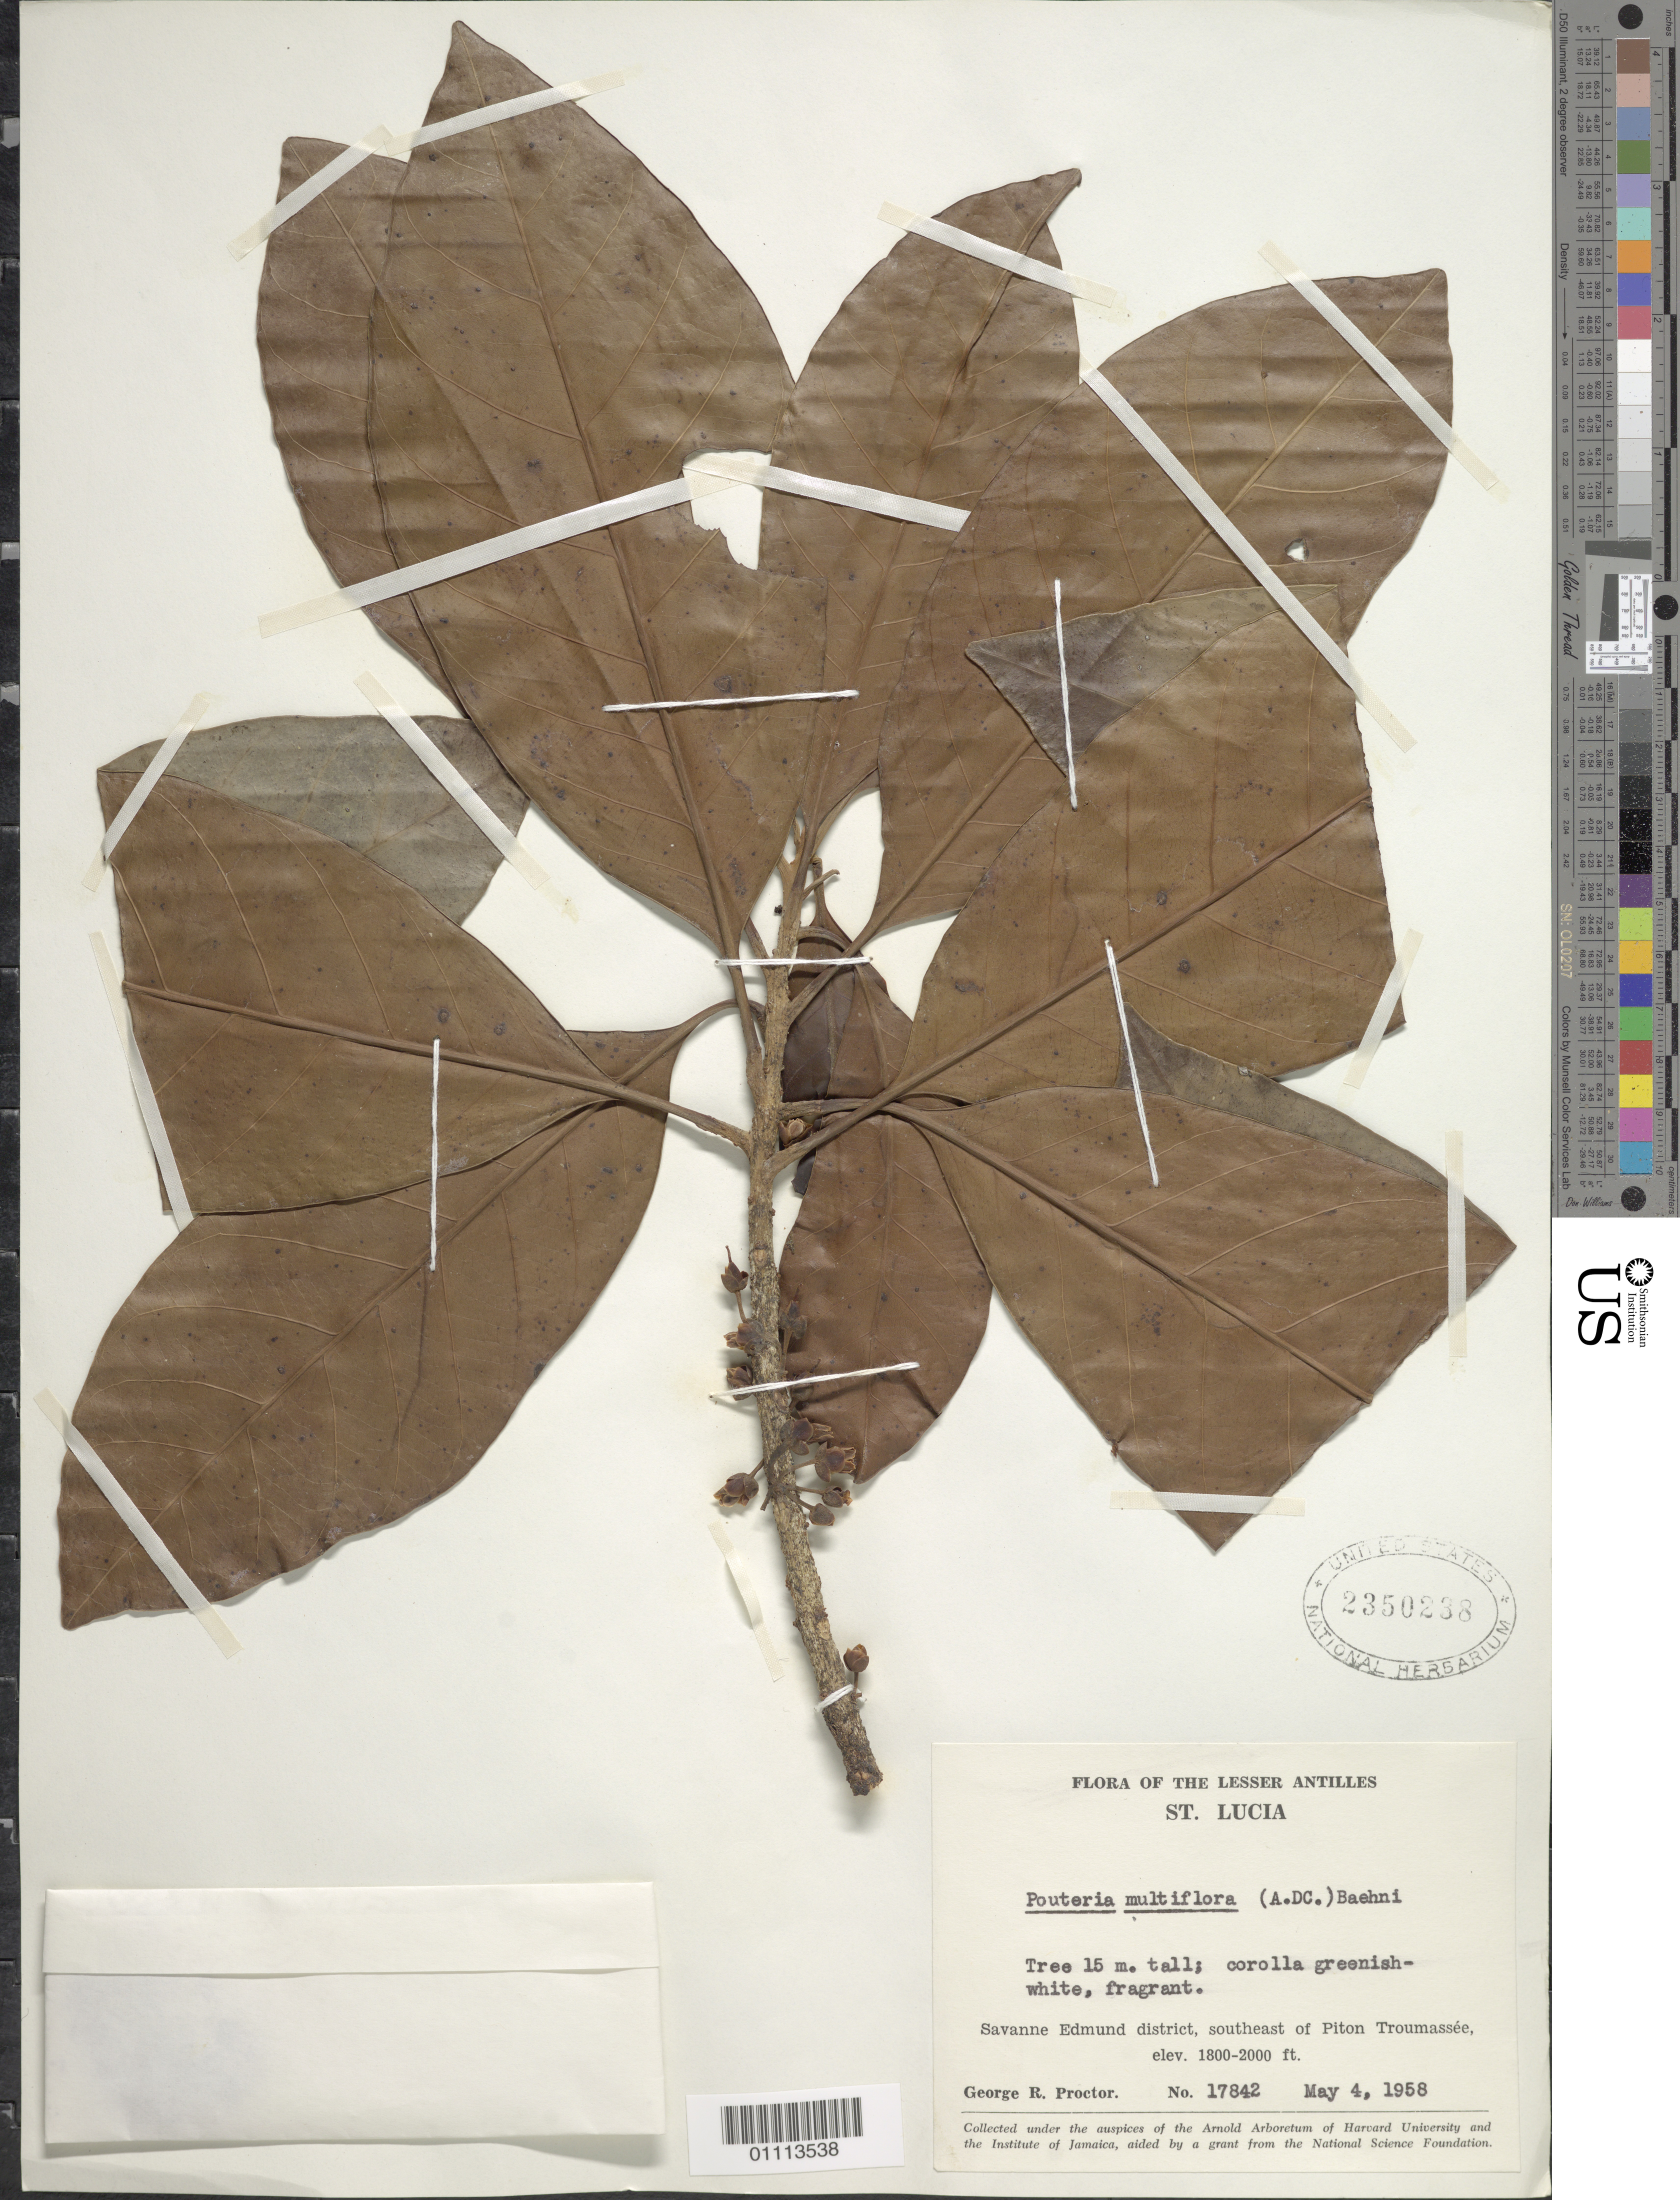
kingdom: Plantae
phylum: Tracheophyta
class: Magnoliopsida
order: Ericales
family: Sapotaceae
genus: Pouteria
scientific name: Pouteria multiflora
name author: (A. DC.) Eyma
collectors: G. R. Proctor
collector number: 17842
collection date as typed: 04 May 1958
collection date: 1958-05-04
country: St. Lucia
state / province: Savanne Edmund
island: St. Lucia I.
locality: SE of Pito Troumassee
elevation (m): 549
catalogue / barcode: US 2350238